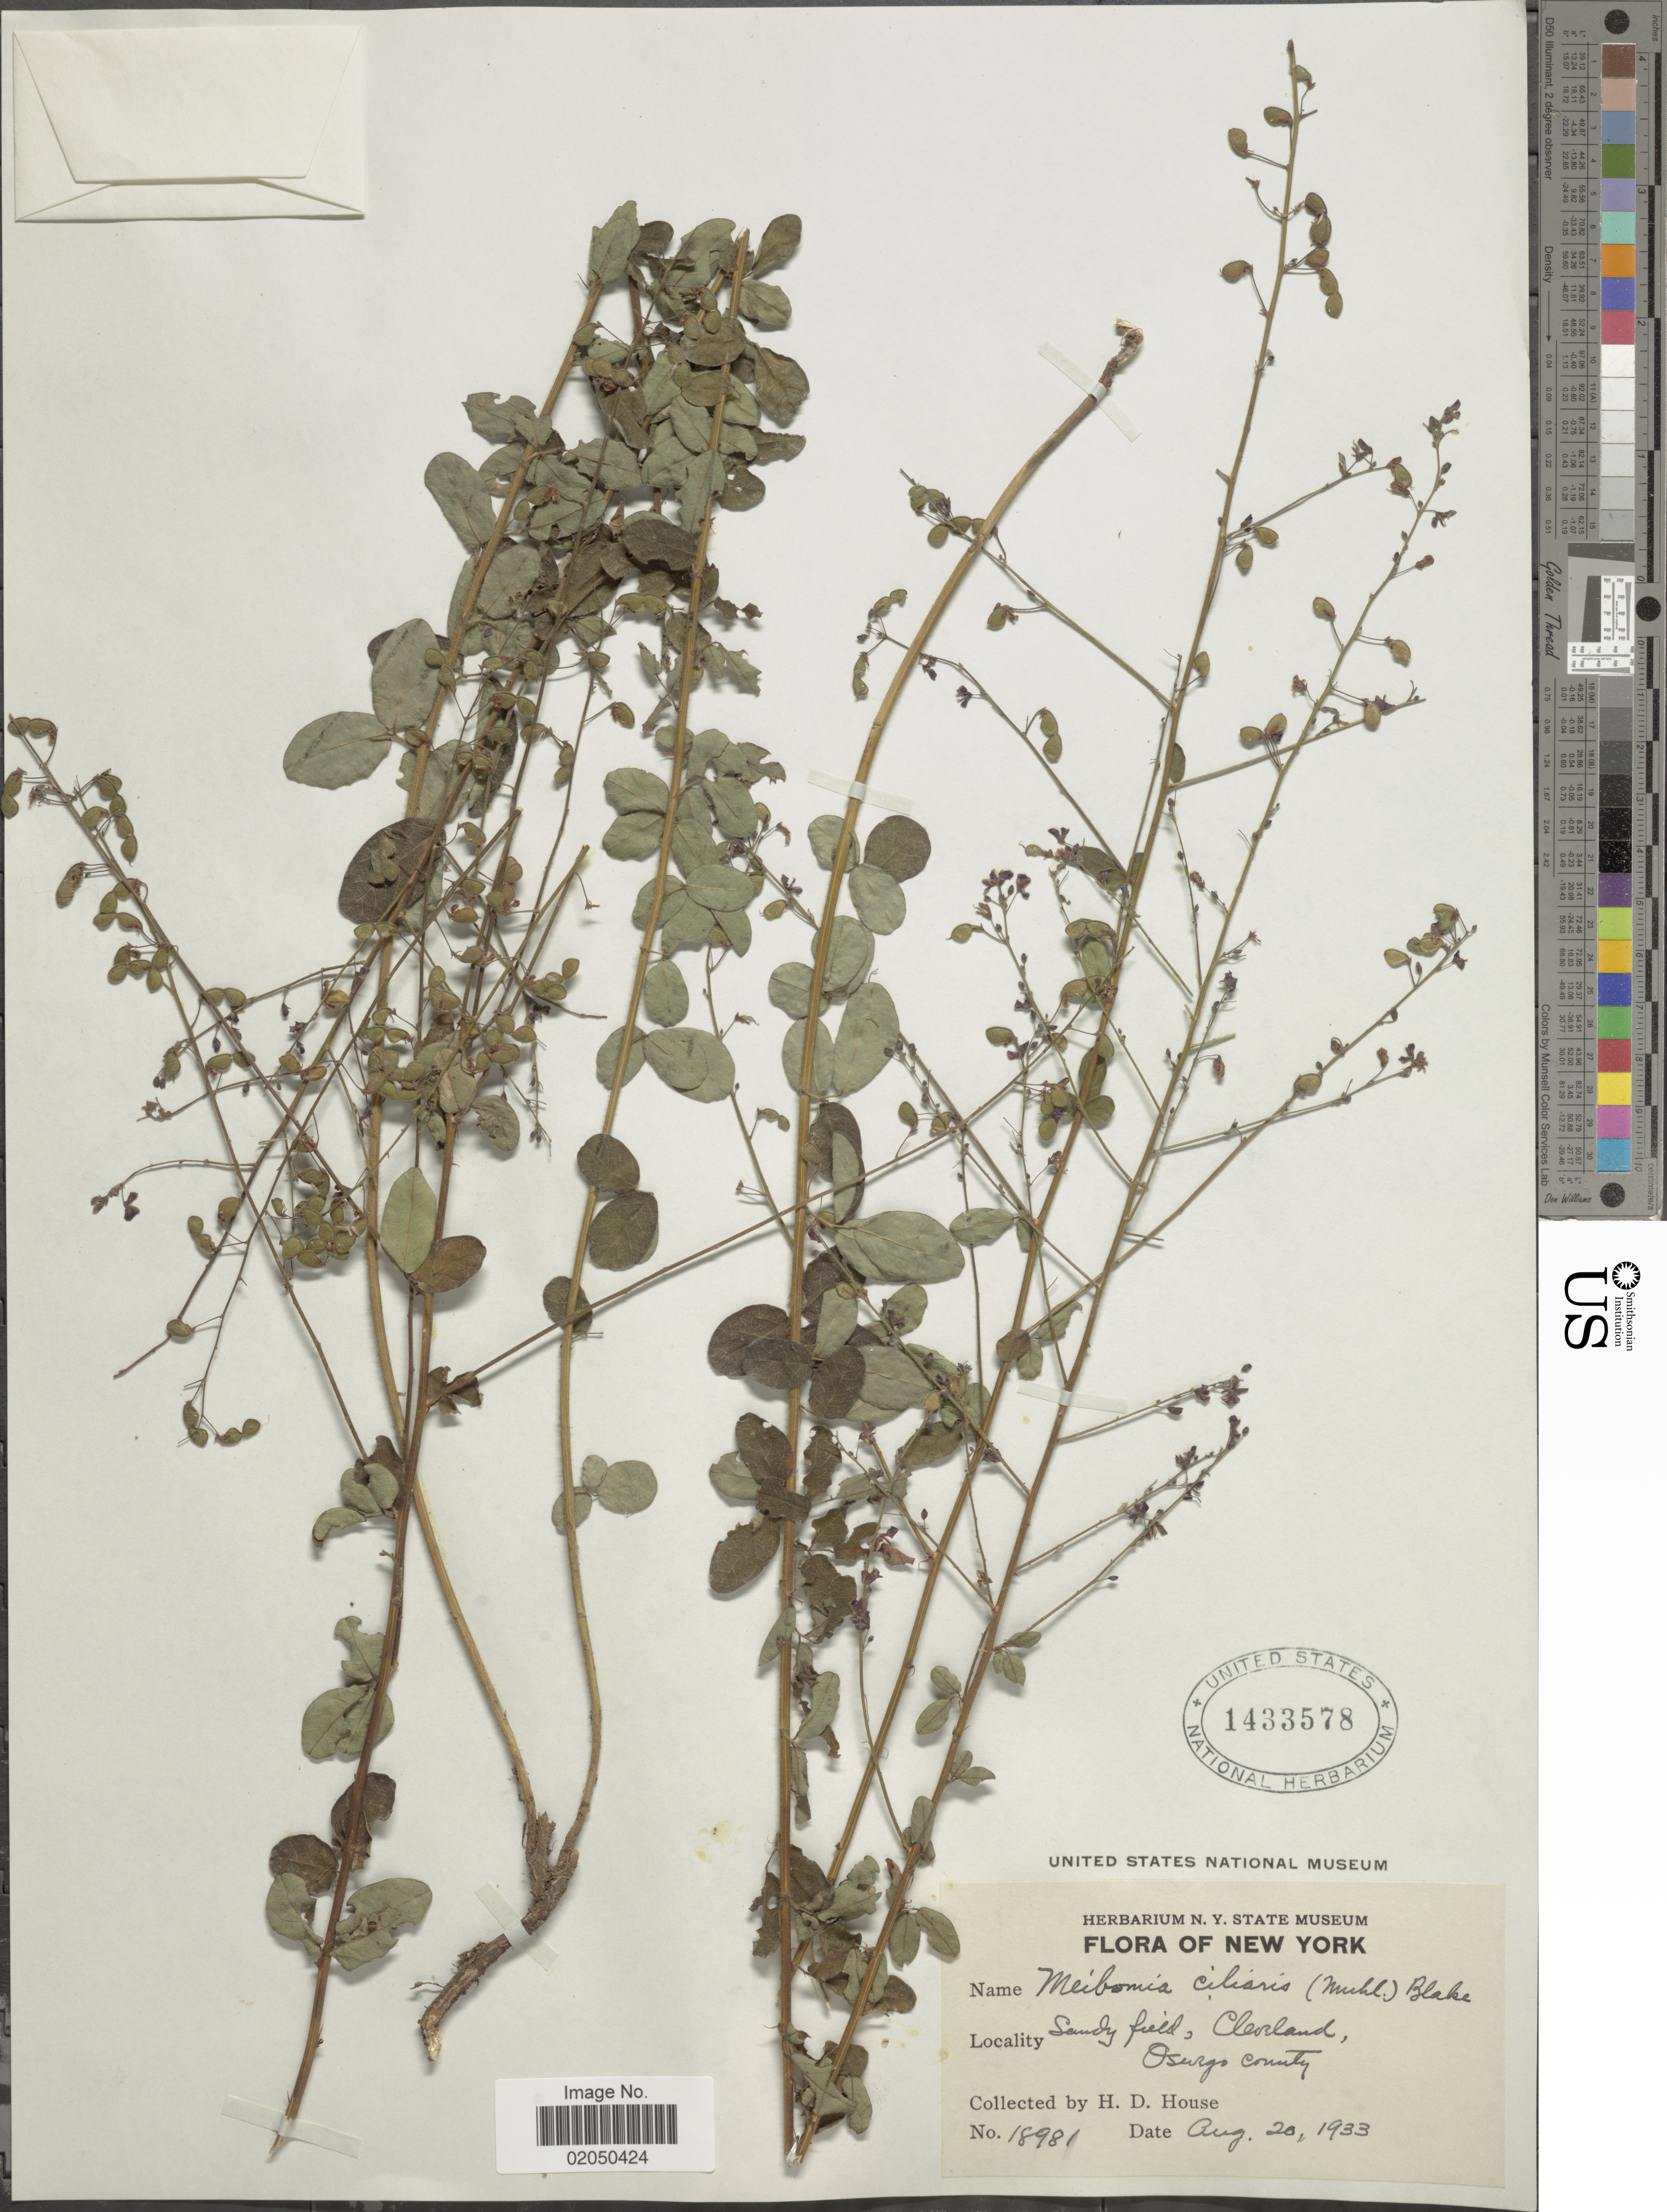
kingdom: Plantae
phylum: Tracheophyta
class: Magnoliopsida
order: Fabales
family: Fabaceae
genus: Desmodium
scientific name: Desmodium ciliare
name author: (Muhl. ex Willd.) DC.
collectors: H. D. House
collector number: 18981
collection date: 1933-08-20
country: United States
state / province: New York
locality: Sandy field, Cleveland, Oswego County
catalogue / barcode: US 1433578